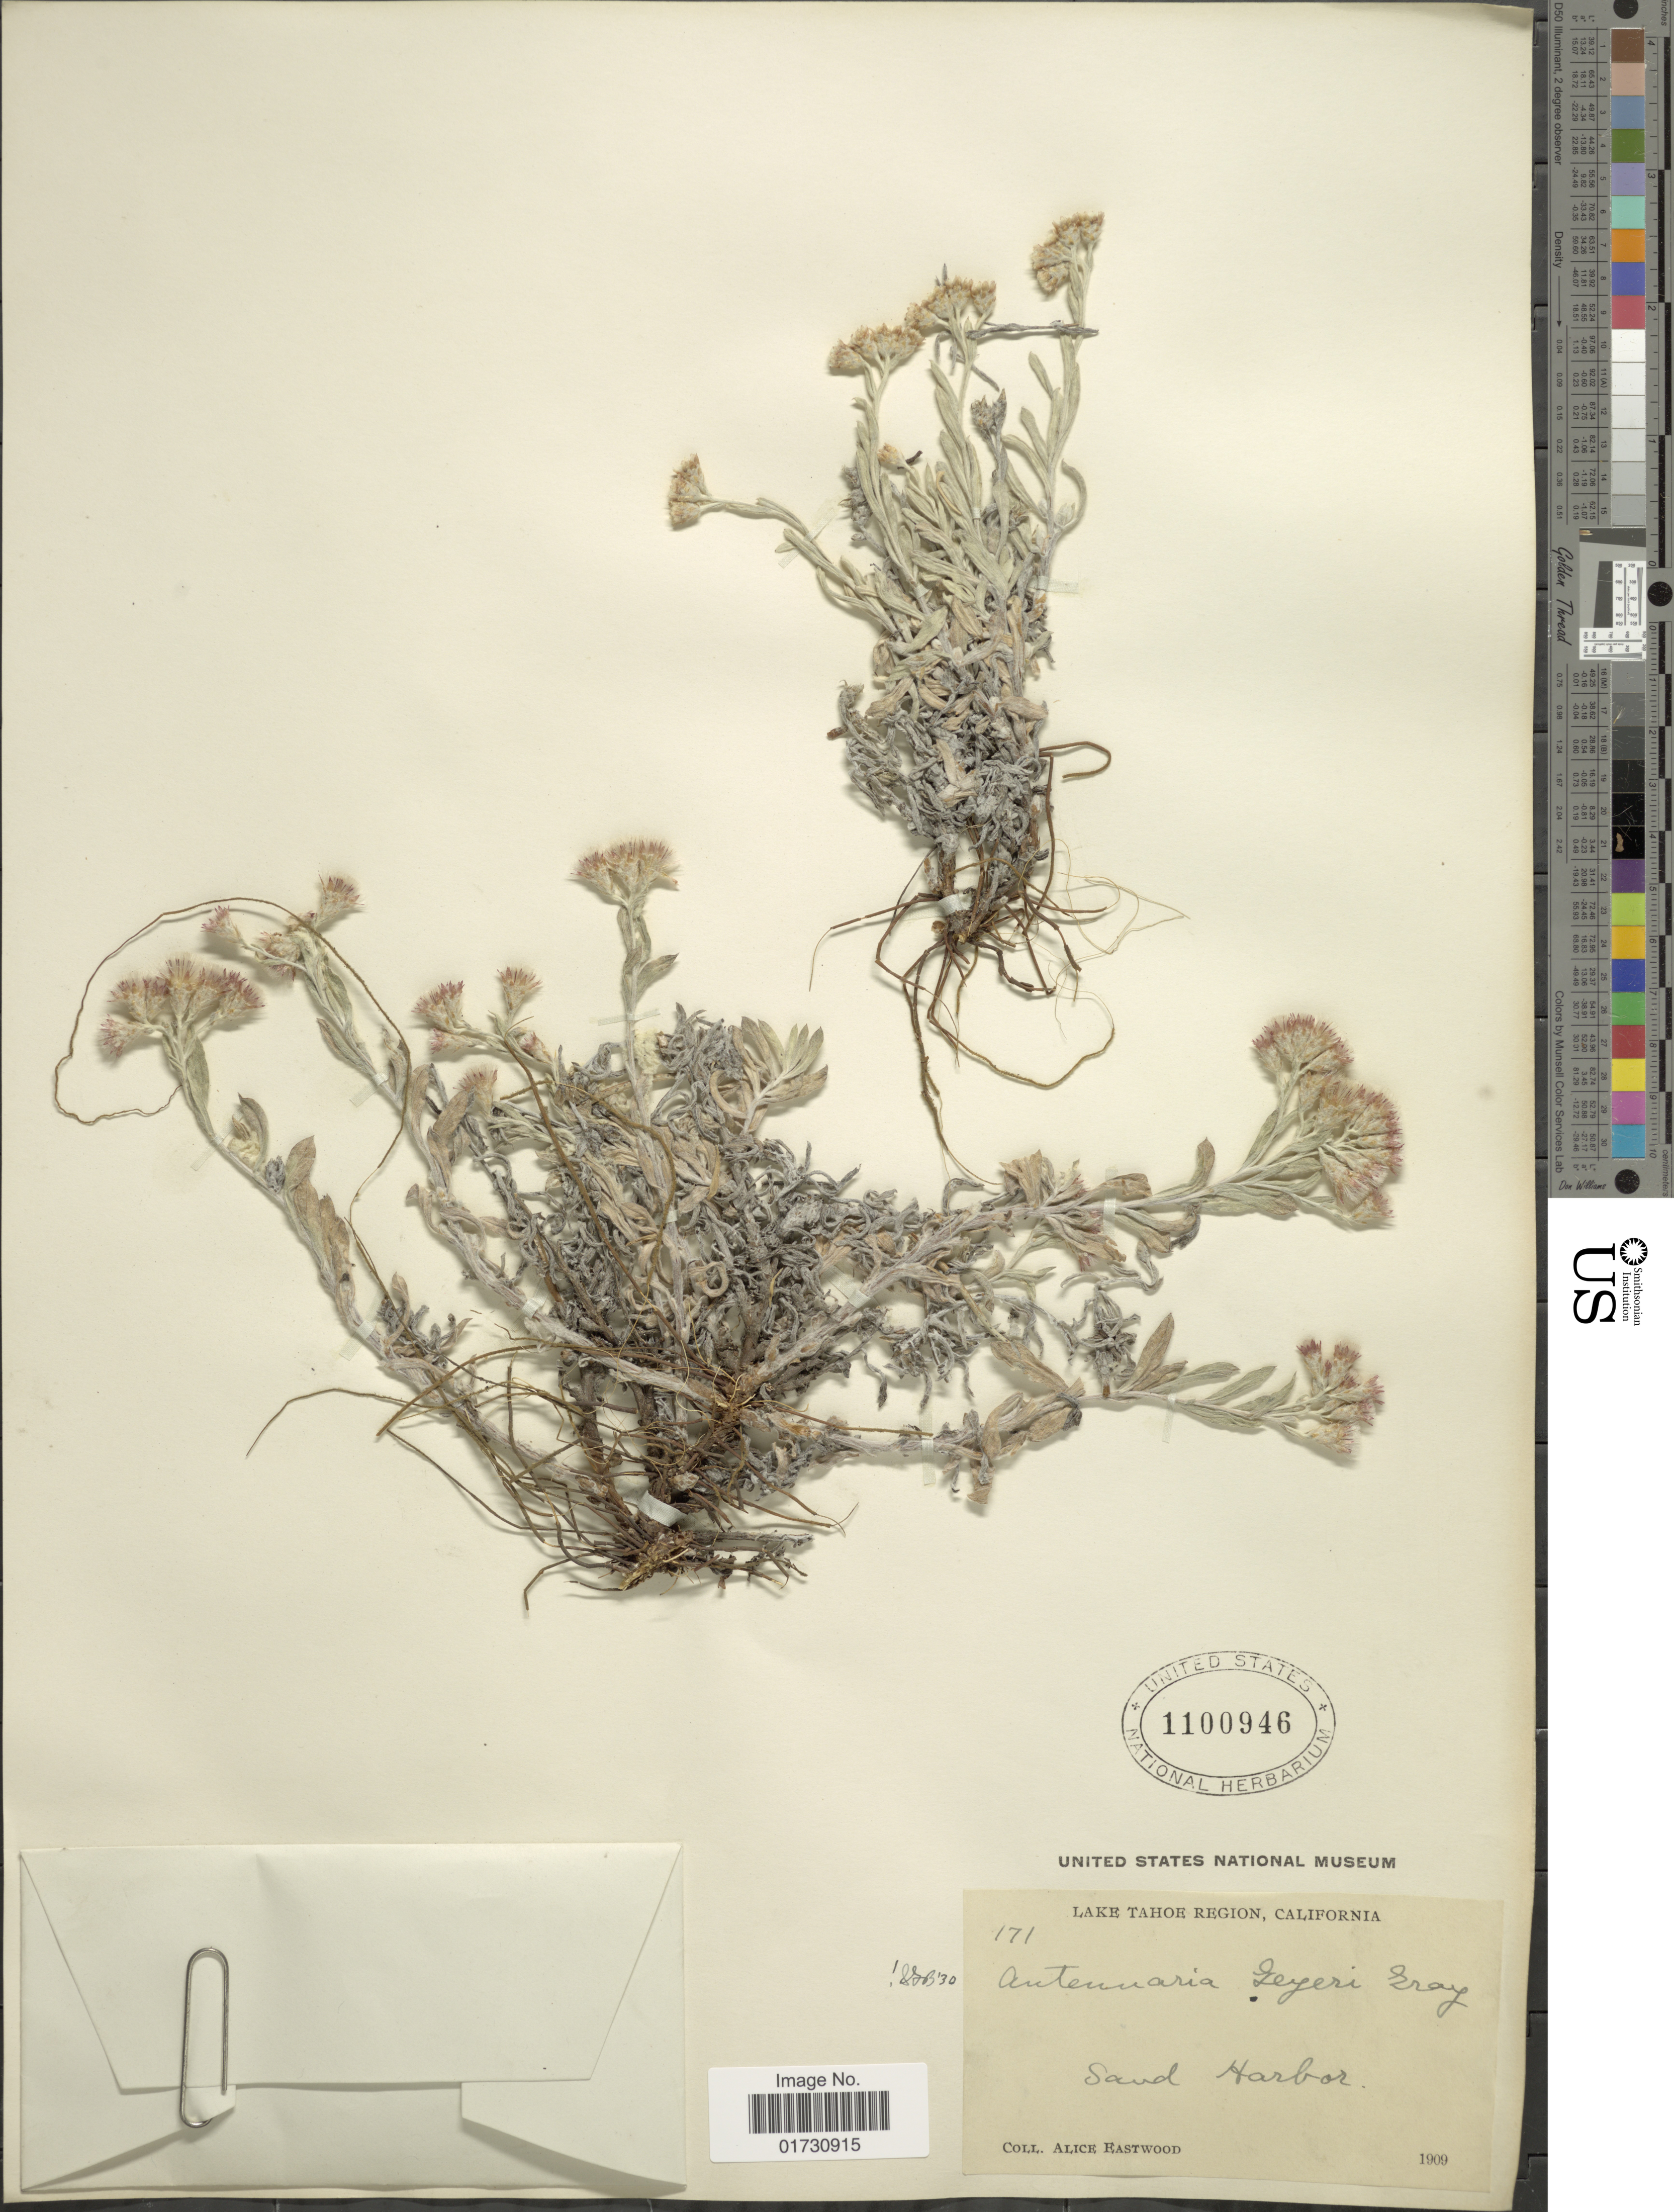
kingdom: Plantae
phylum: Tracheophyta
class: Magnoliopsida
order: Asterales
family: Asteraceae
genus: Antennaria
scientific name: Antennaria geyeri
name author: A. Gray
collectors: A. Eastwood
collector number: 171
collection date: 1909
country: United States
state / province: California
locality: Lake Tahoe Region, California, Sand Harbor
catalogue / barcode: US 1100946